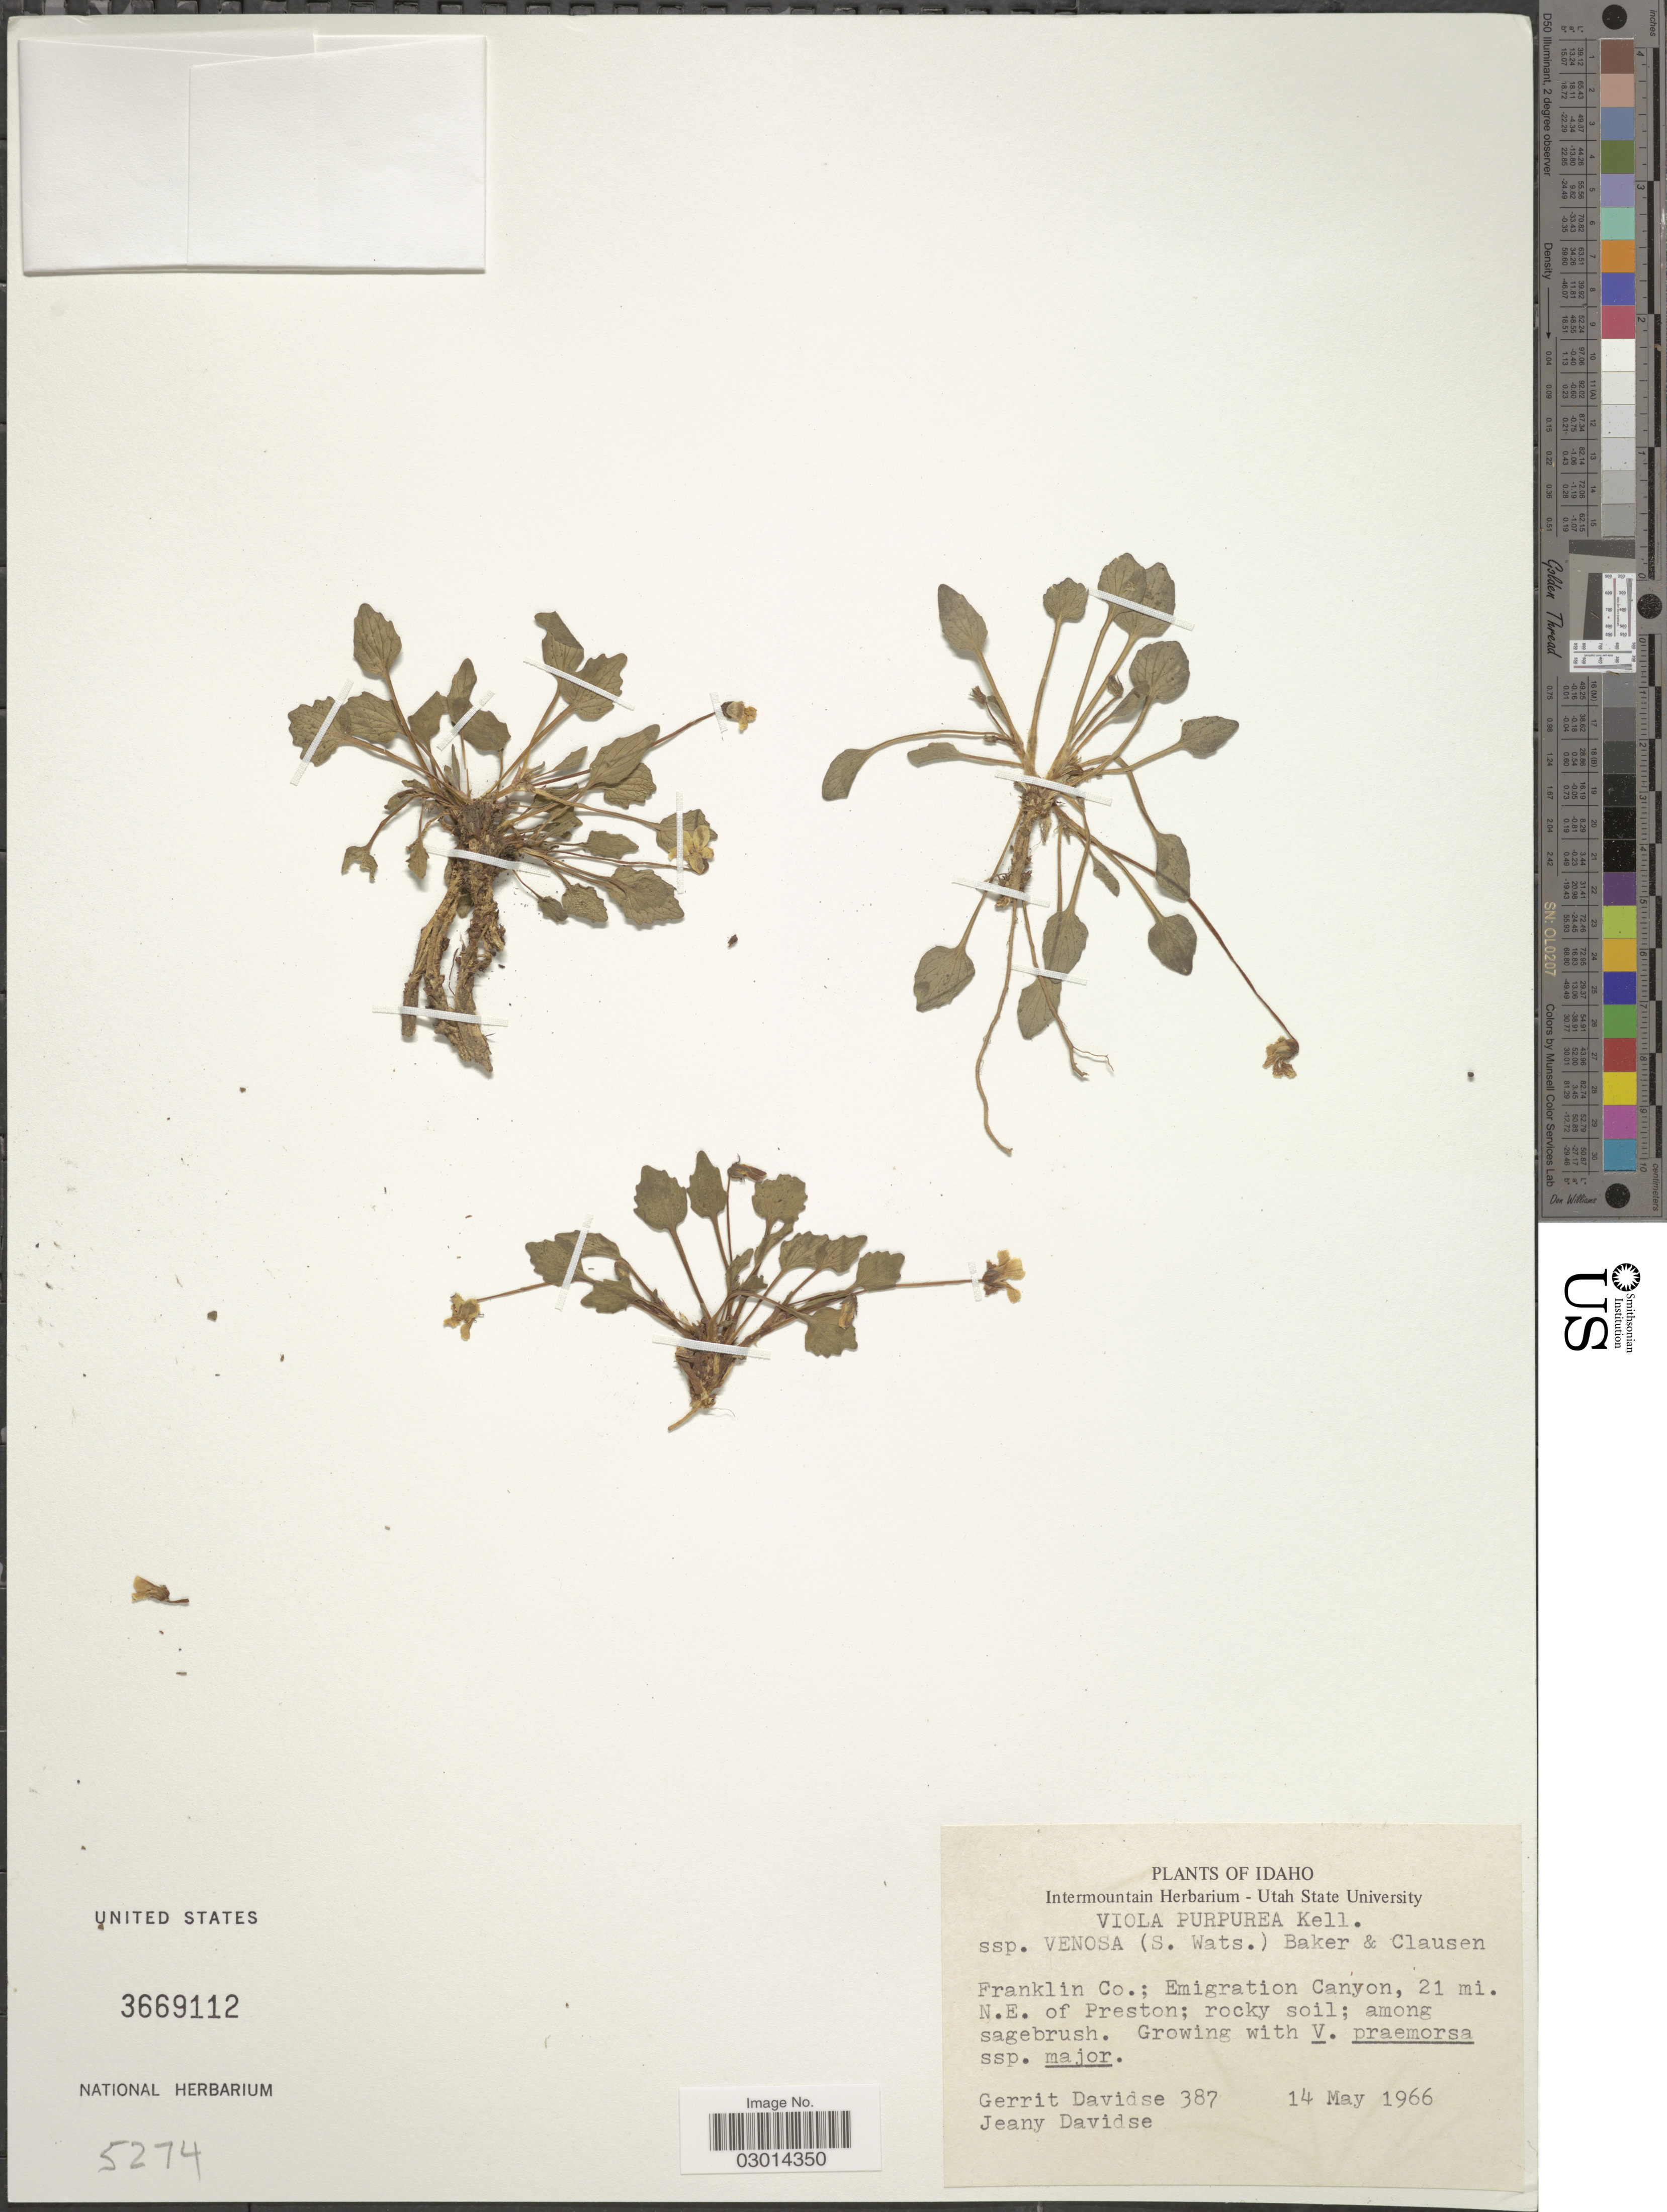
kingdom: Plantae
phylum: Tracheophyta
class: Magnoliopsida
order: Malpighiales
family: Violaceae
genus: Viola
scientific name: Viola purpurea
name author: Kellogg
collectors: G. Davidse & J. Davidse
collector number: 387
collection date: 1966-05-14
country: United States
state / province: Idaho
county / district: Franklin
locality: Emigration Canyon, 21 mi. N.E. of Preston.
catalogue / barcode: US 3669112